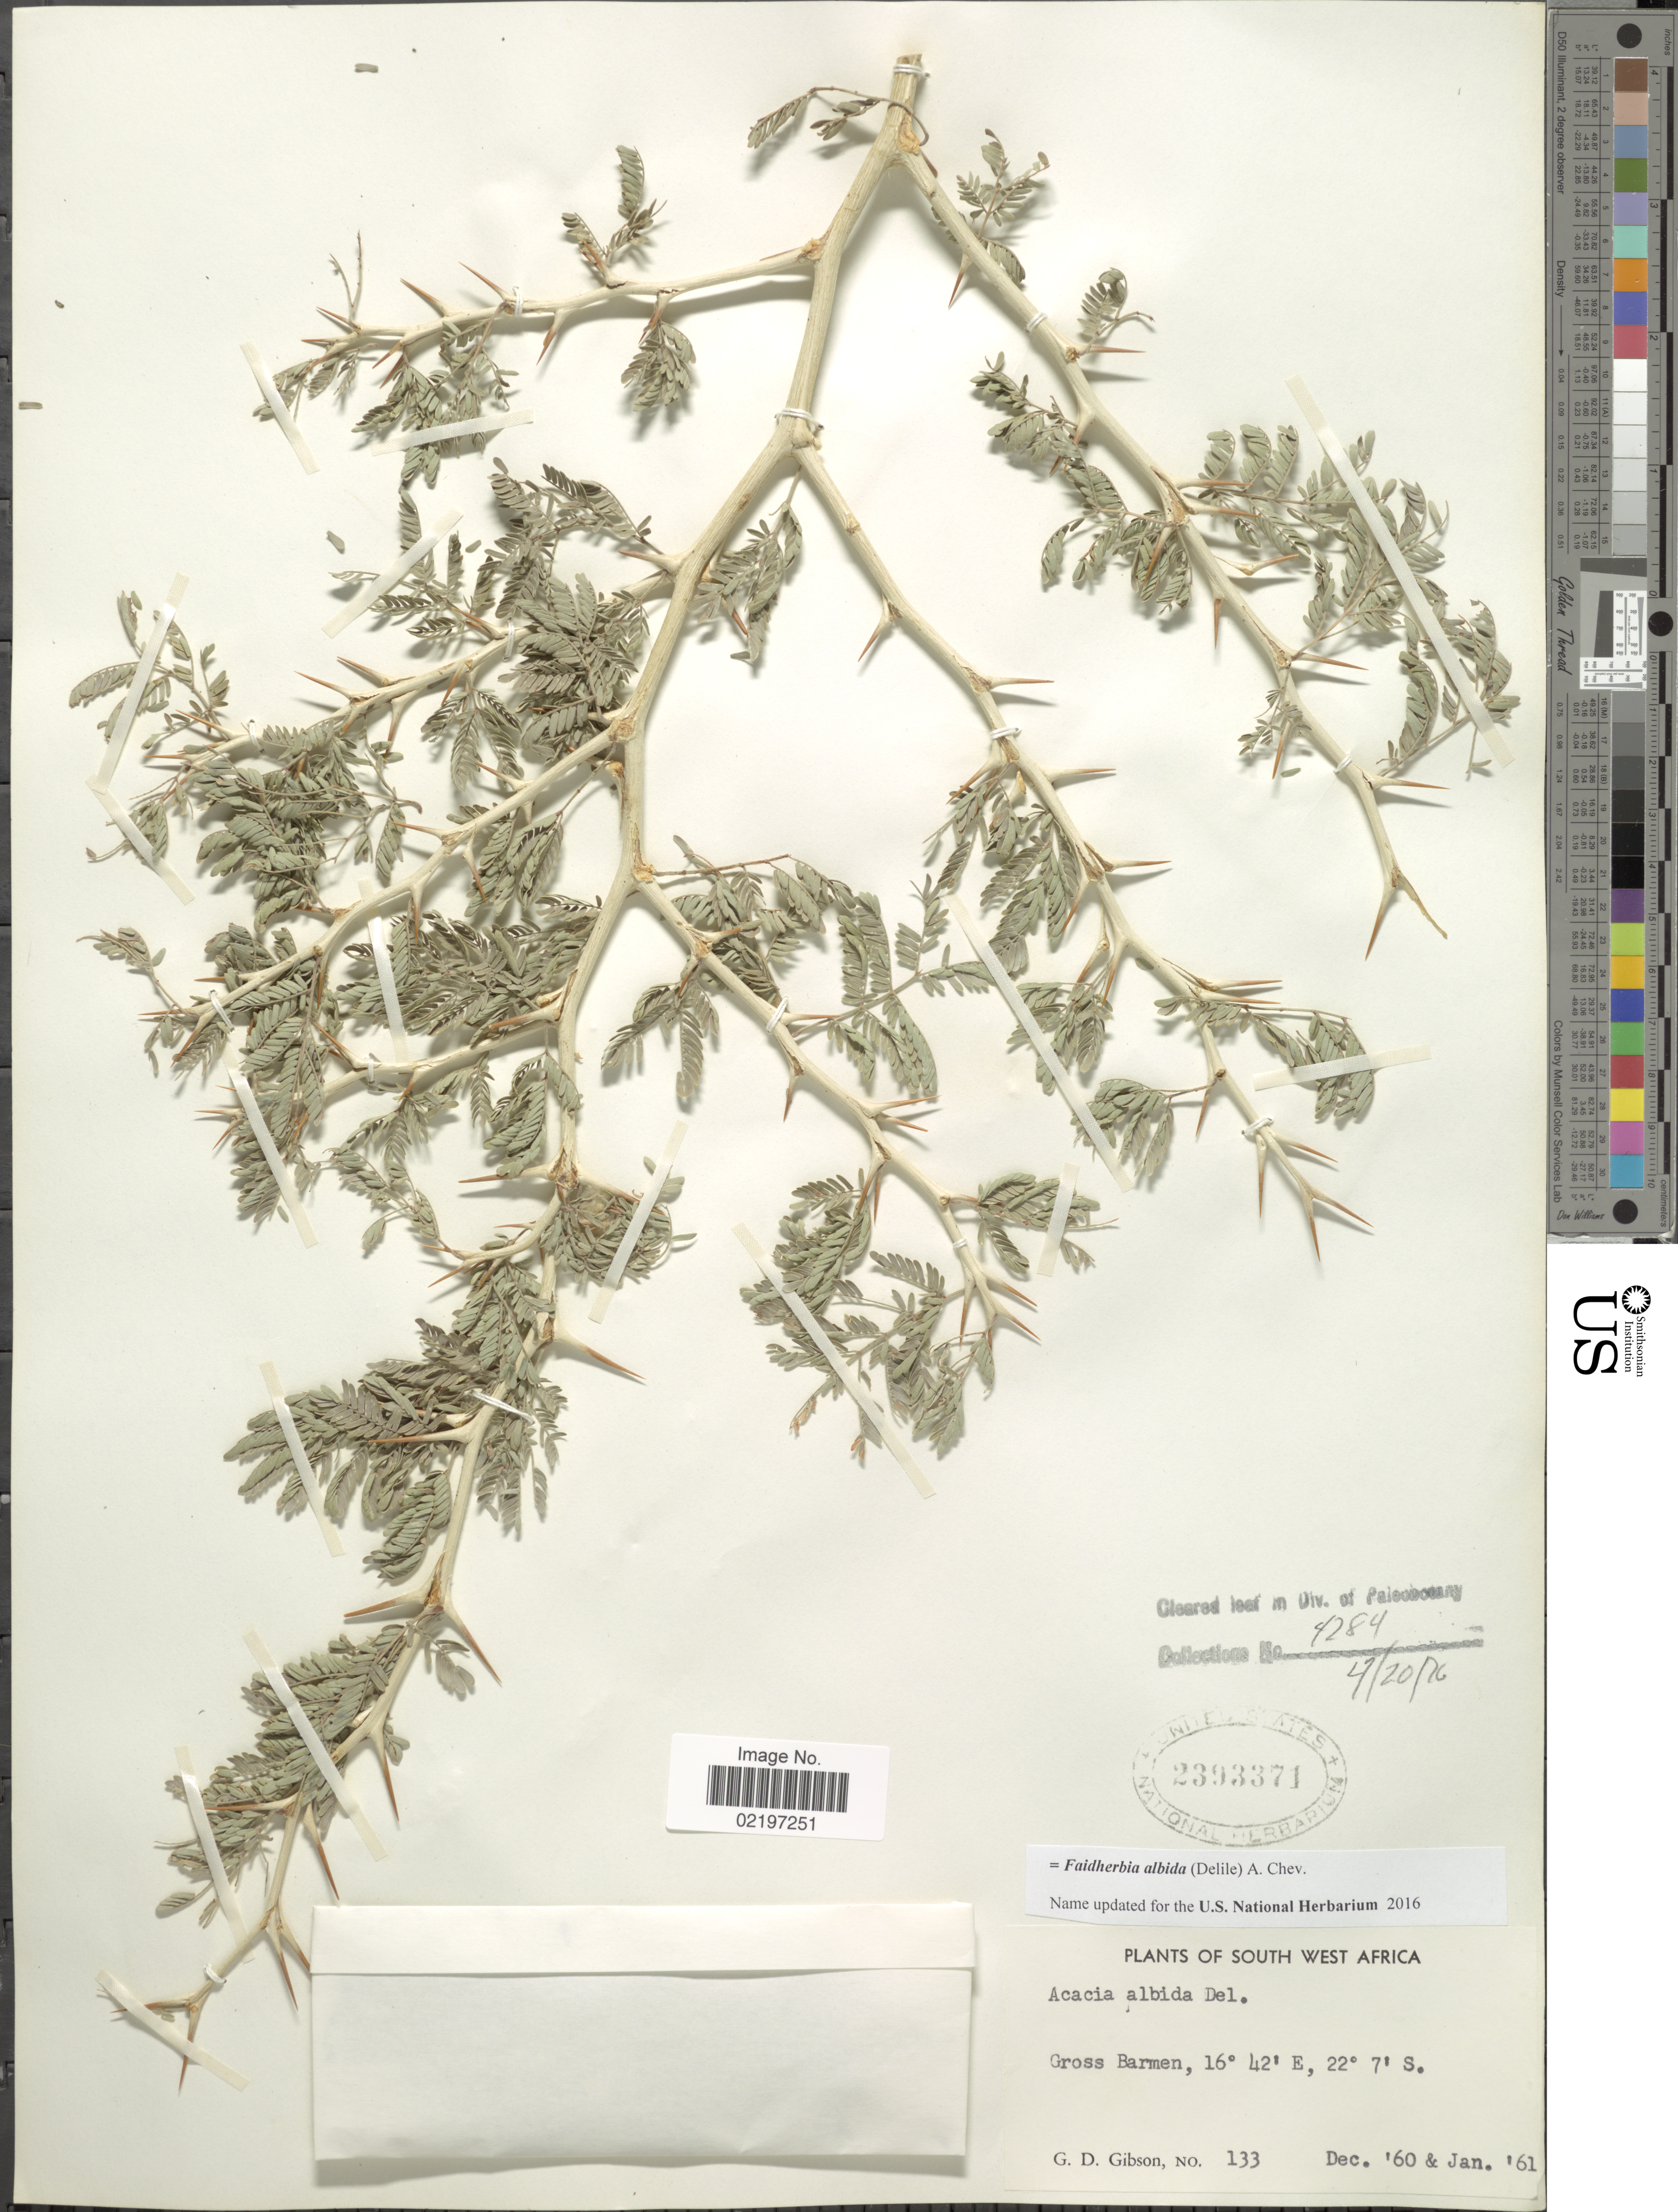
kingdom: Plantae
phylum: Tracheophyta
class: Magnoliopsida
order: Fabales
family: Fabaceae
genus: Faidherbia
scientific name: Faidherbia albida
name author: (Delile) A. Chev.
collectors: G. D. Gibson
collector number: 133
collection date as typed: Transcribed d/m/y: /12/60 to /1/61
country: Namibia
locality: South West Africa, Gross Barmen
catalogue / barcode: US 2393371